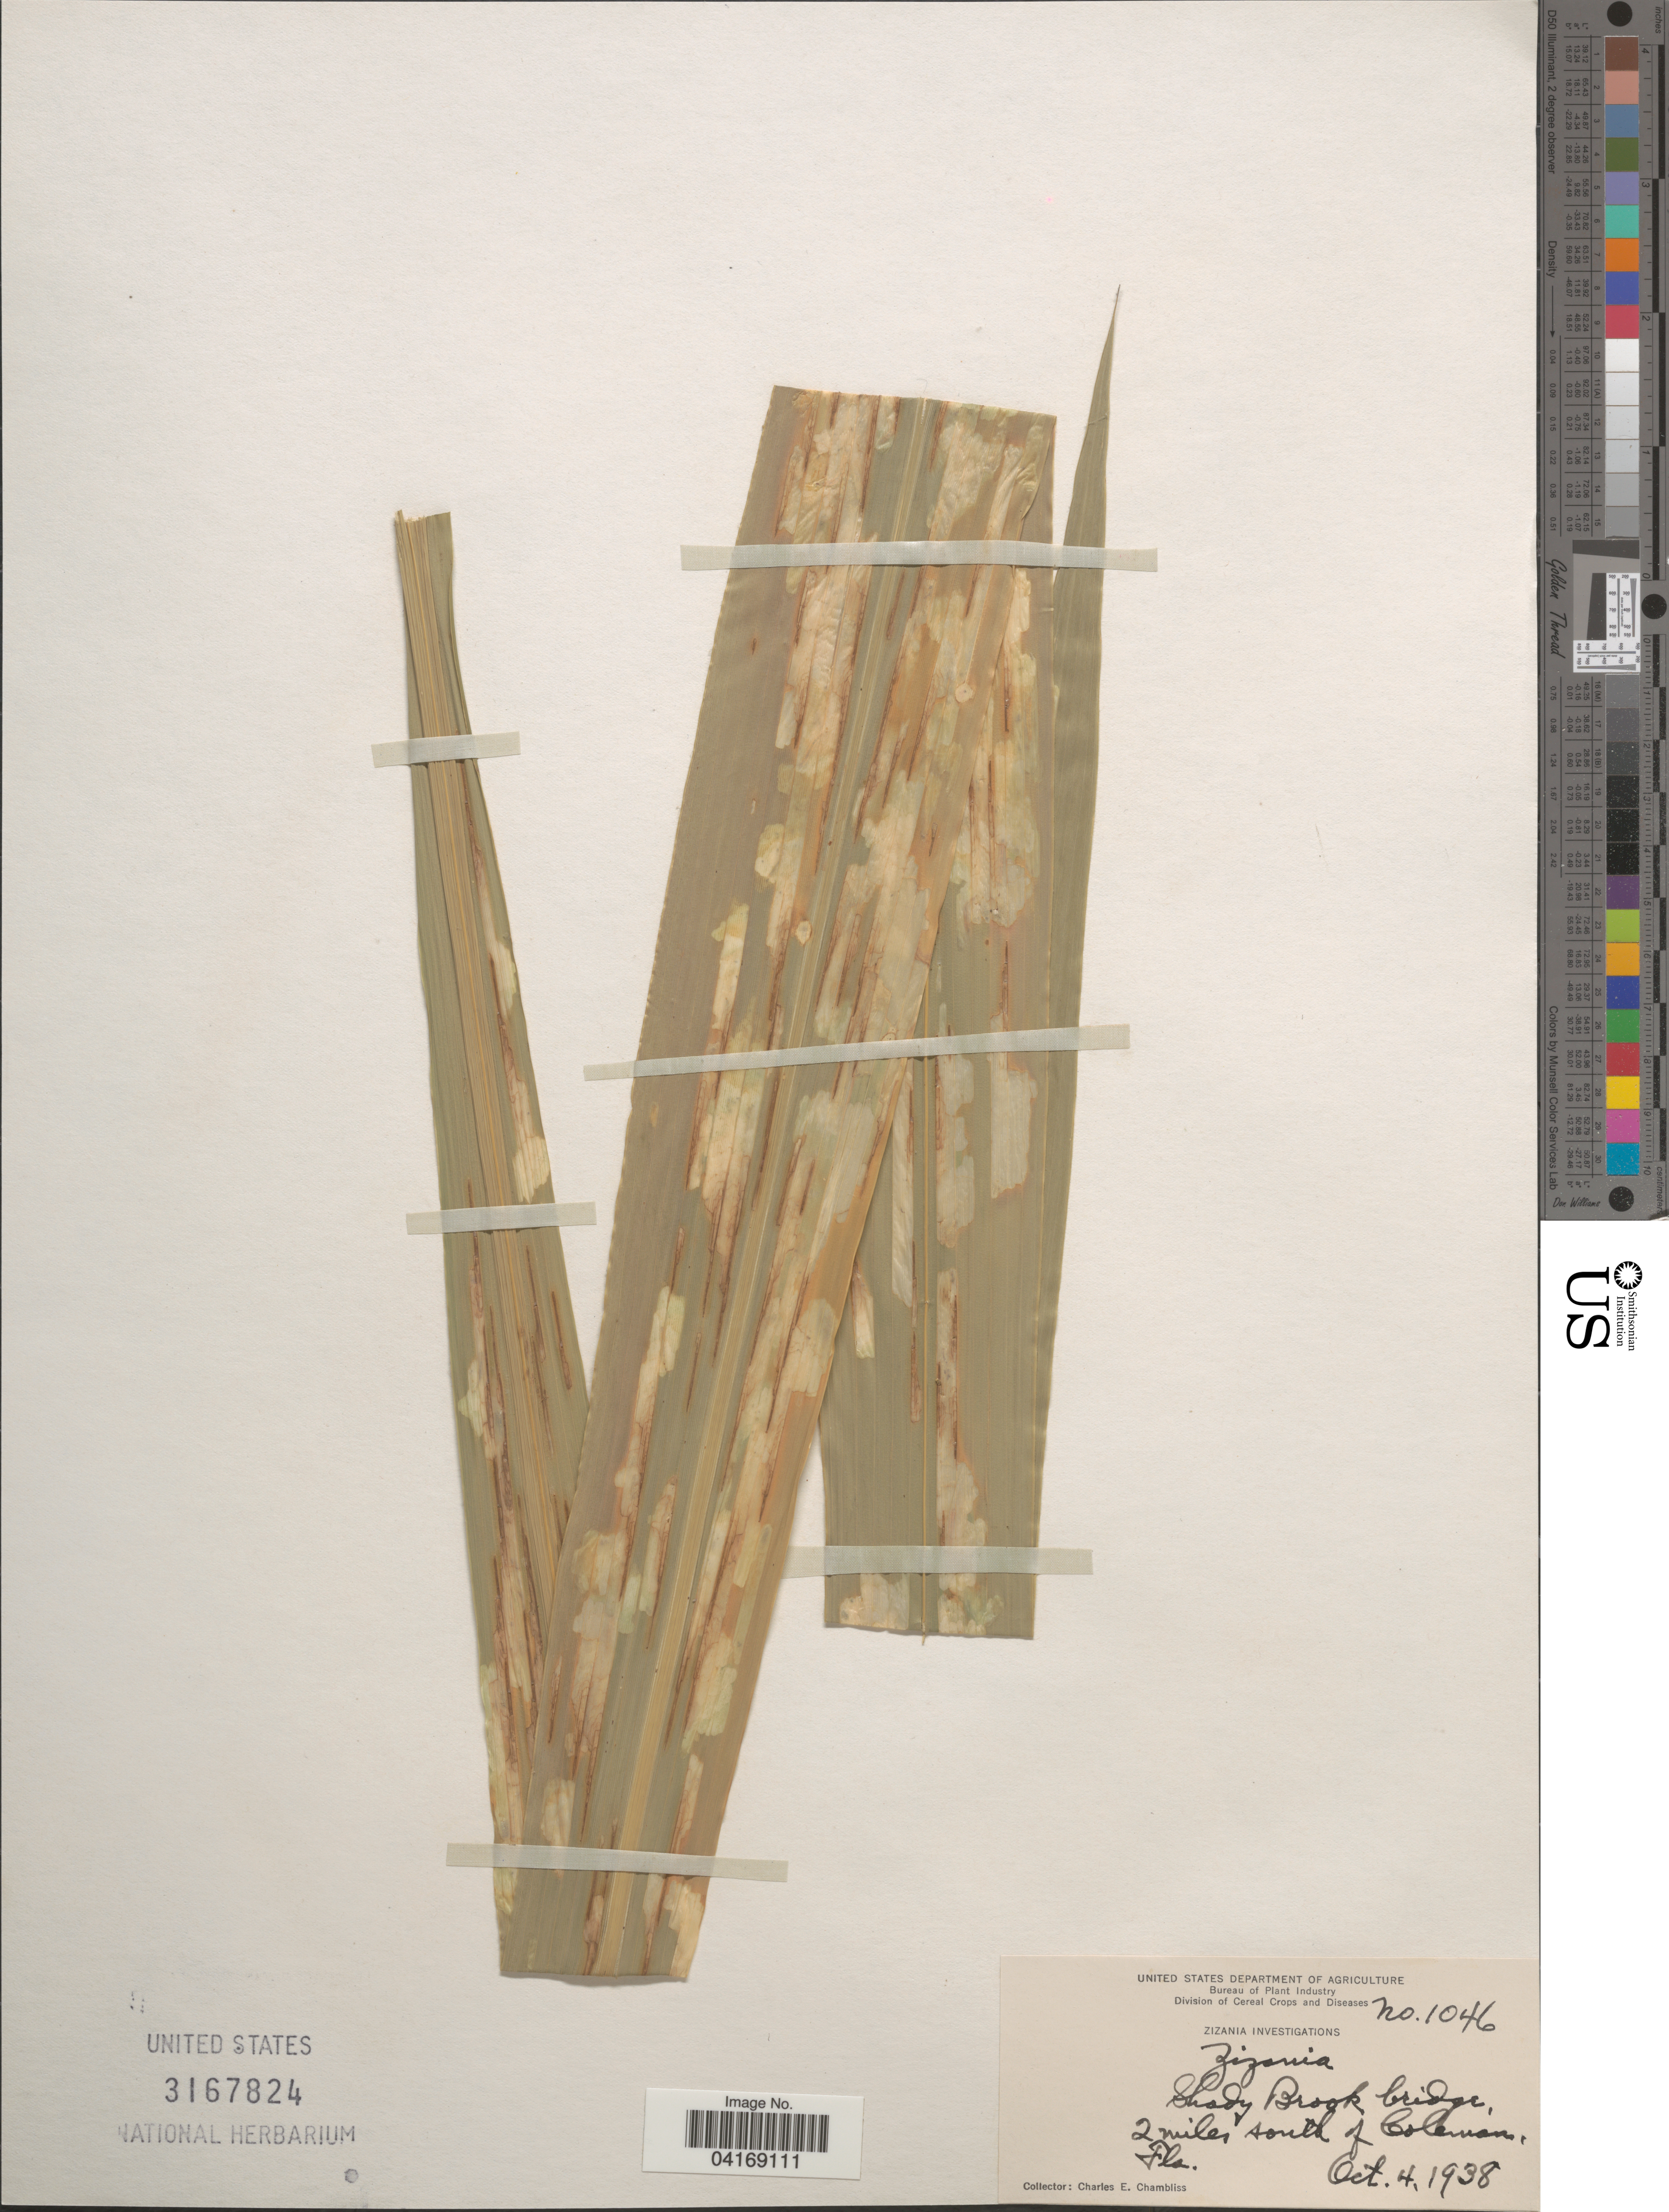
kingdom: Plantae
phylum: Tracheophyta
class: Liliopsida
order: Poales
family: Poaceae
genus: Zizania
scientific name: Zizania sp.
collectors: C. Chambliss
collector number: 1046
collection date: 1938-10-04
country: United States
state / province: Florida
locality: Shady Brook bridge. 2 miles south of Coleman.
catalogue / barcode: US 3167824